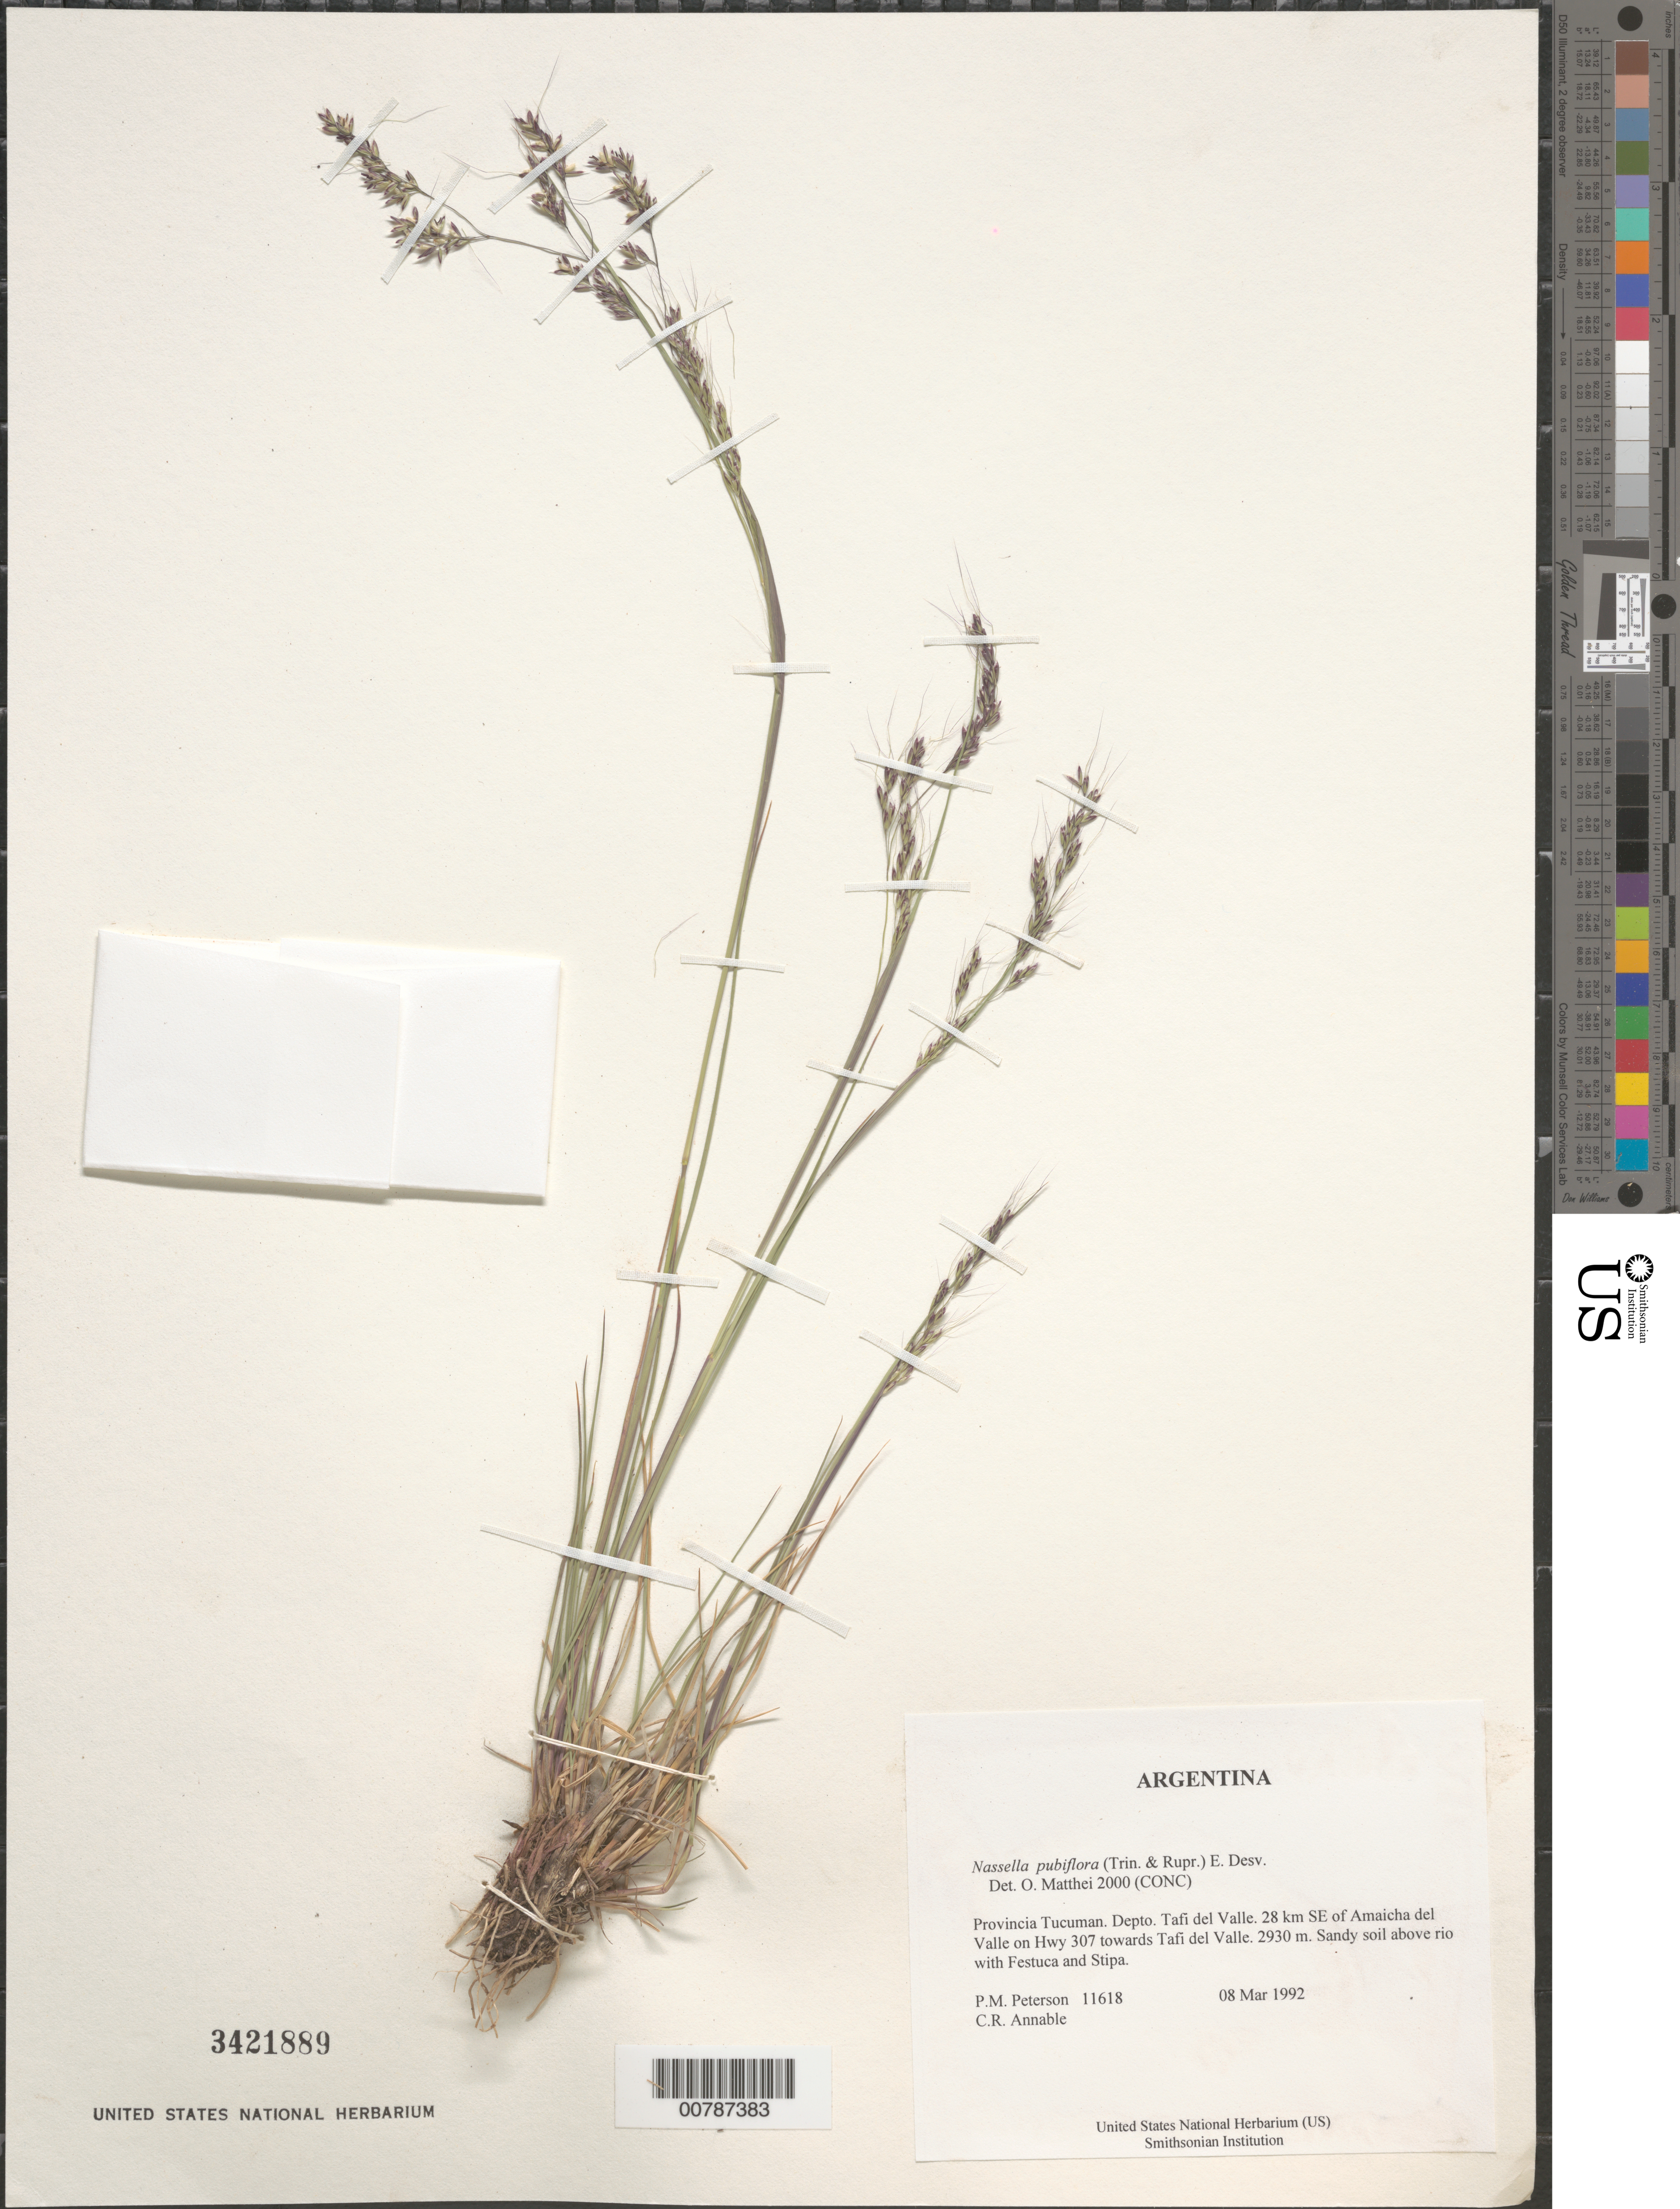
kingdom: Plantae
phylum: Tracheophyta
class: Liliopsida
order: Poales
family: Poaceae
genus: Nassella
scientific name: Nassella pubiflora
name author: (Trin. & Rupr.) É. Desv.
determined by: Matthei, O. R.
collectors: P. M. Peterson & C. R. Annable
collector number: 11618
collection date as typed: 08 Mar 1992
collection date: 1992-03-08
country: Argentina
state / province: Tucuman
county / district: Tafi del Valle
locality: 28 km SE of Amaicha del Valle on Hwy 307 towards Tafi del Valle.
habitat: Sandy soil above rio with Festuca and Stipa.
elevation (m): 2930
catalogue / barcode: US 3421889